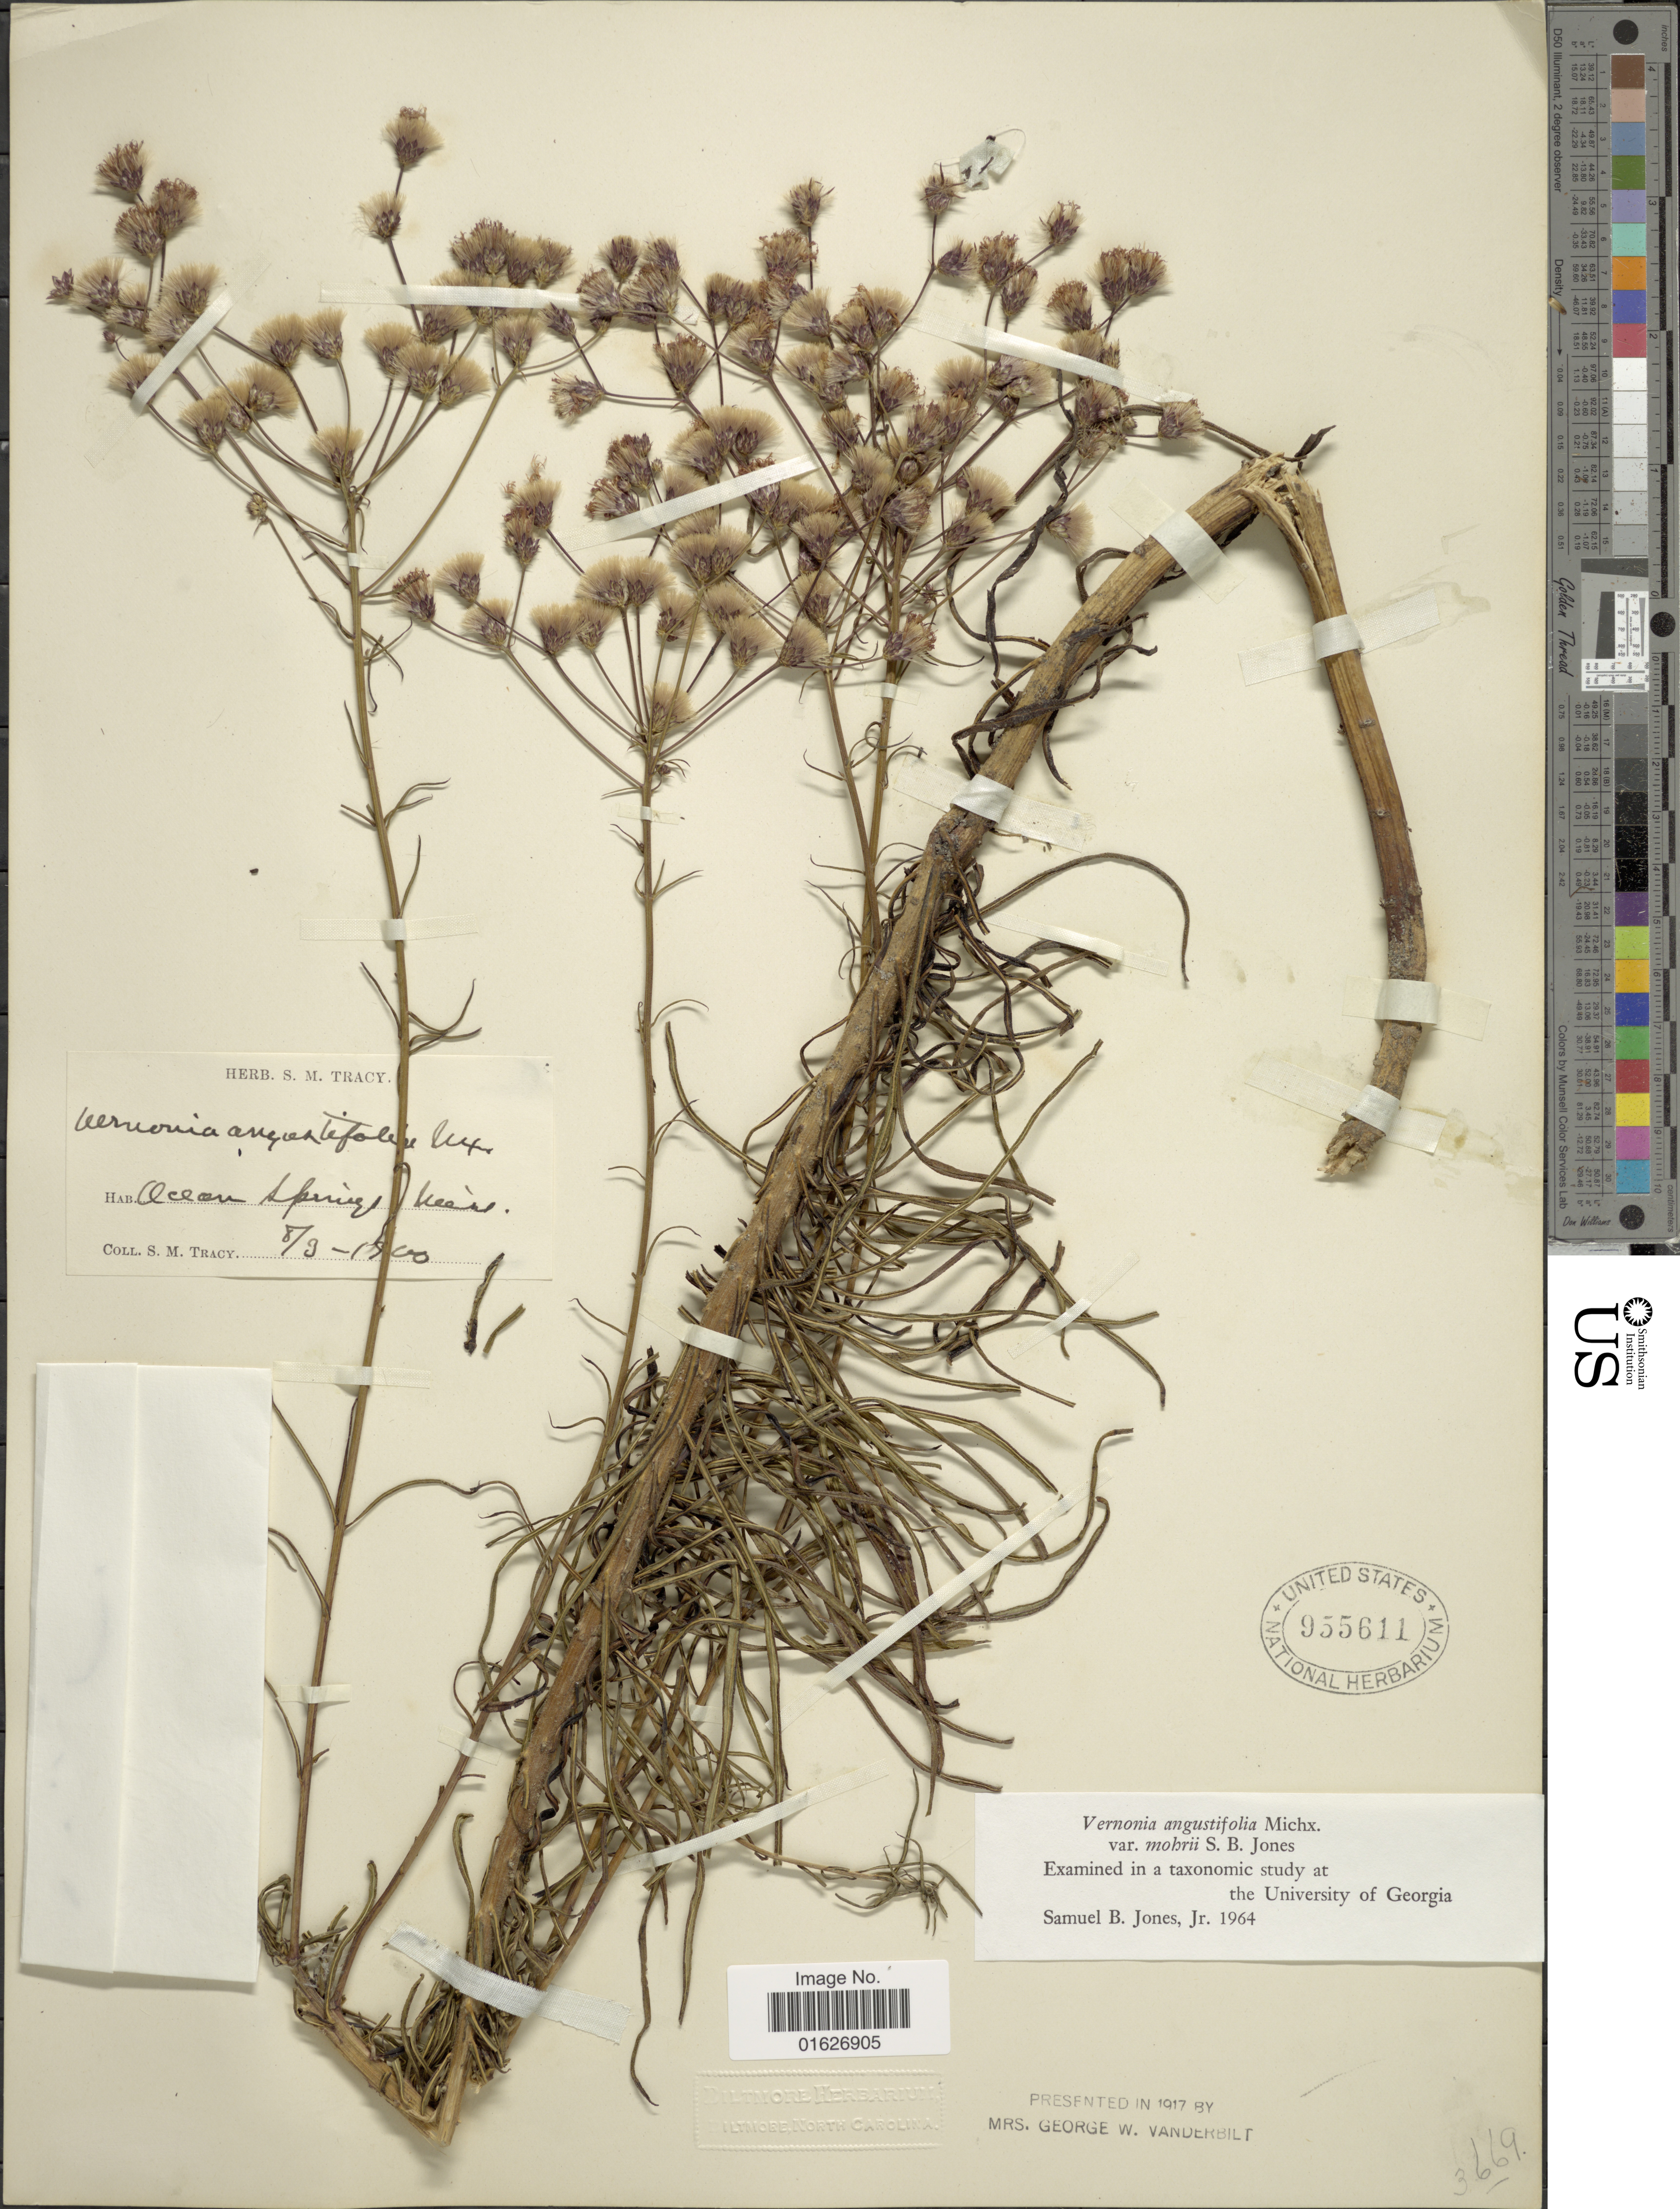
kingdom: Plantae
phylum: Tracheophyta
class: Magnoliopsida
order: Asterales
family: Asteraceae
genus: Vernonia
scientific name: Vernonia angustifolia var. mohrii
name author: S.B. Jones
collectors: S. M. Tracy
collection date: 1900-08-09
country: United States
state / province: Mississippi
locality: Ocean springs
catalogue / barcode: US 955611